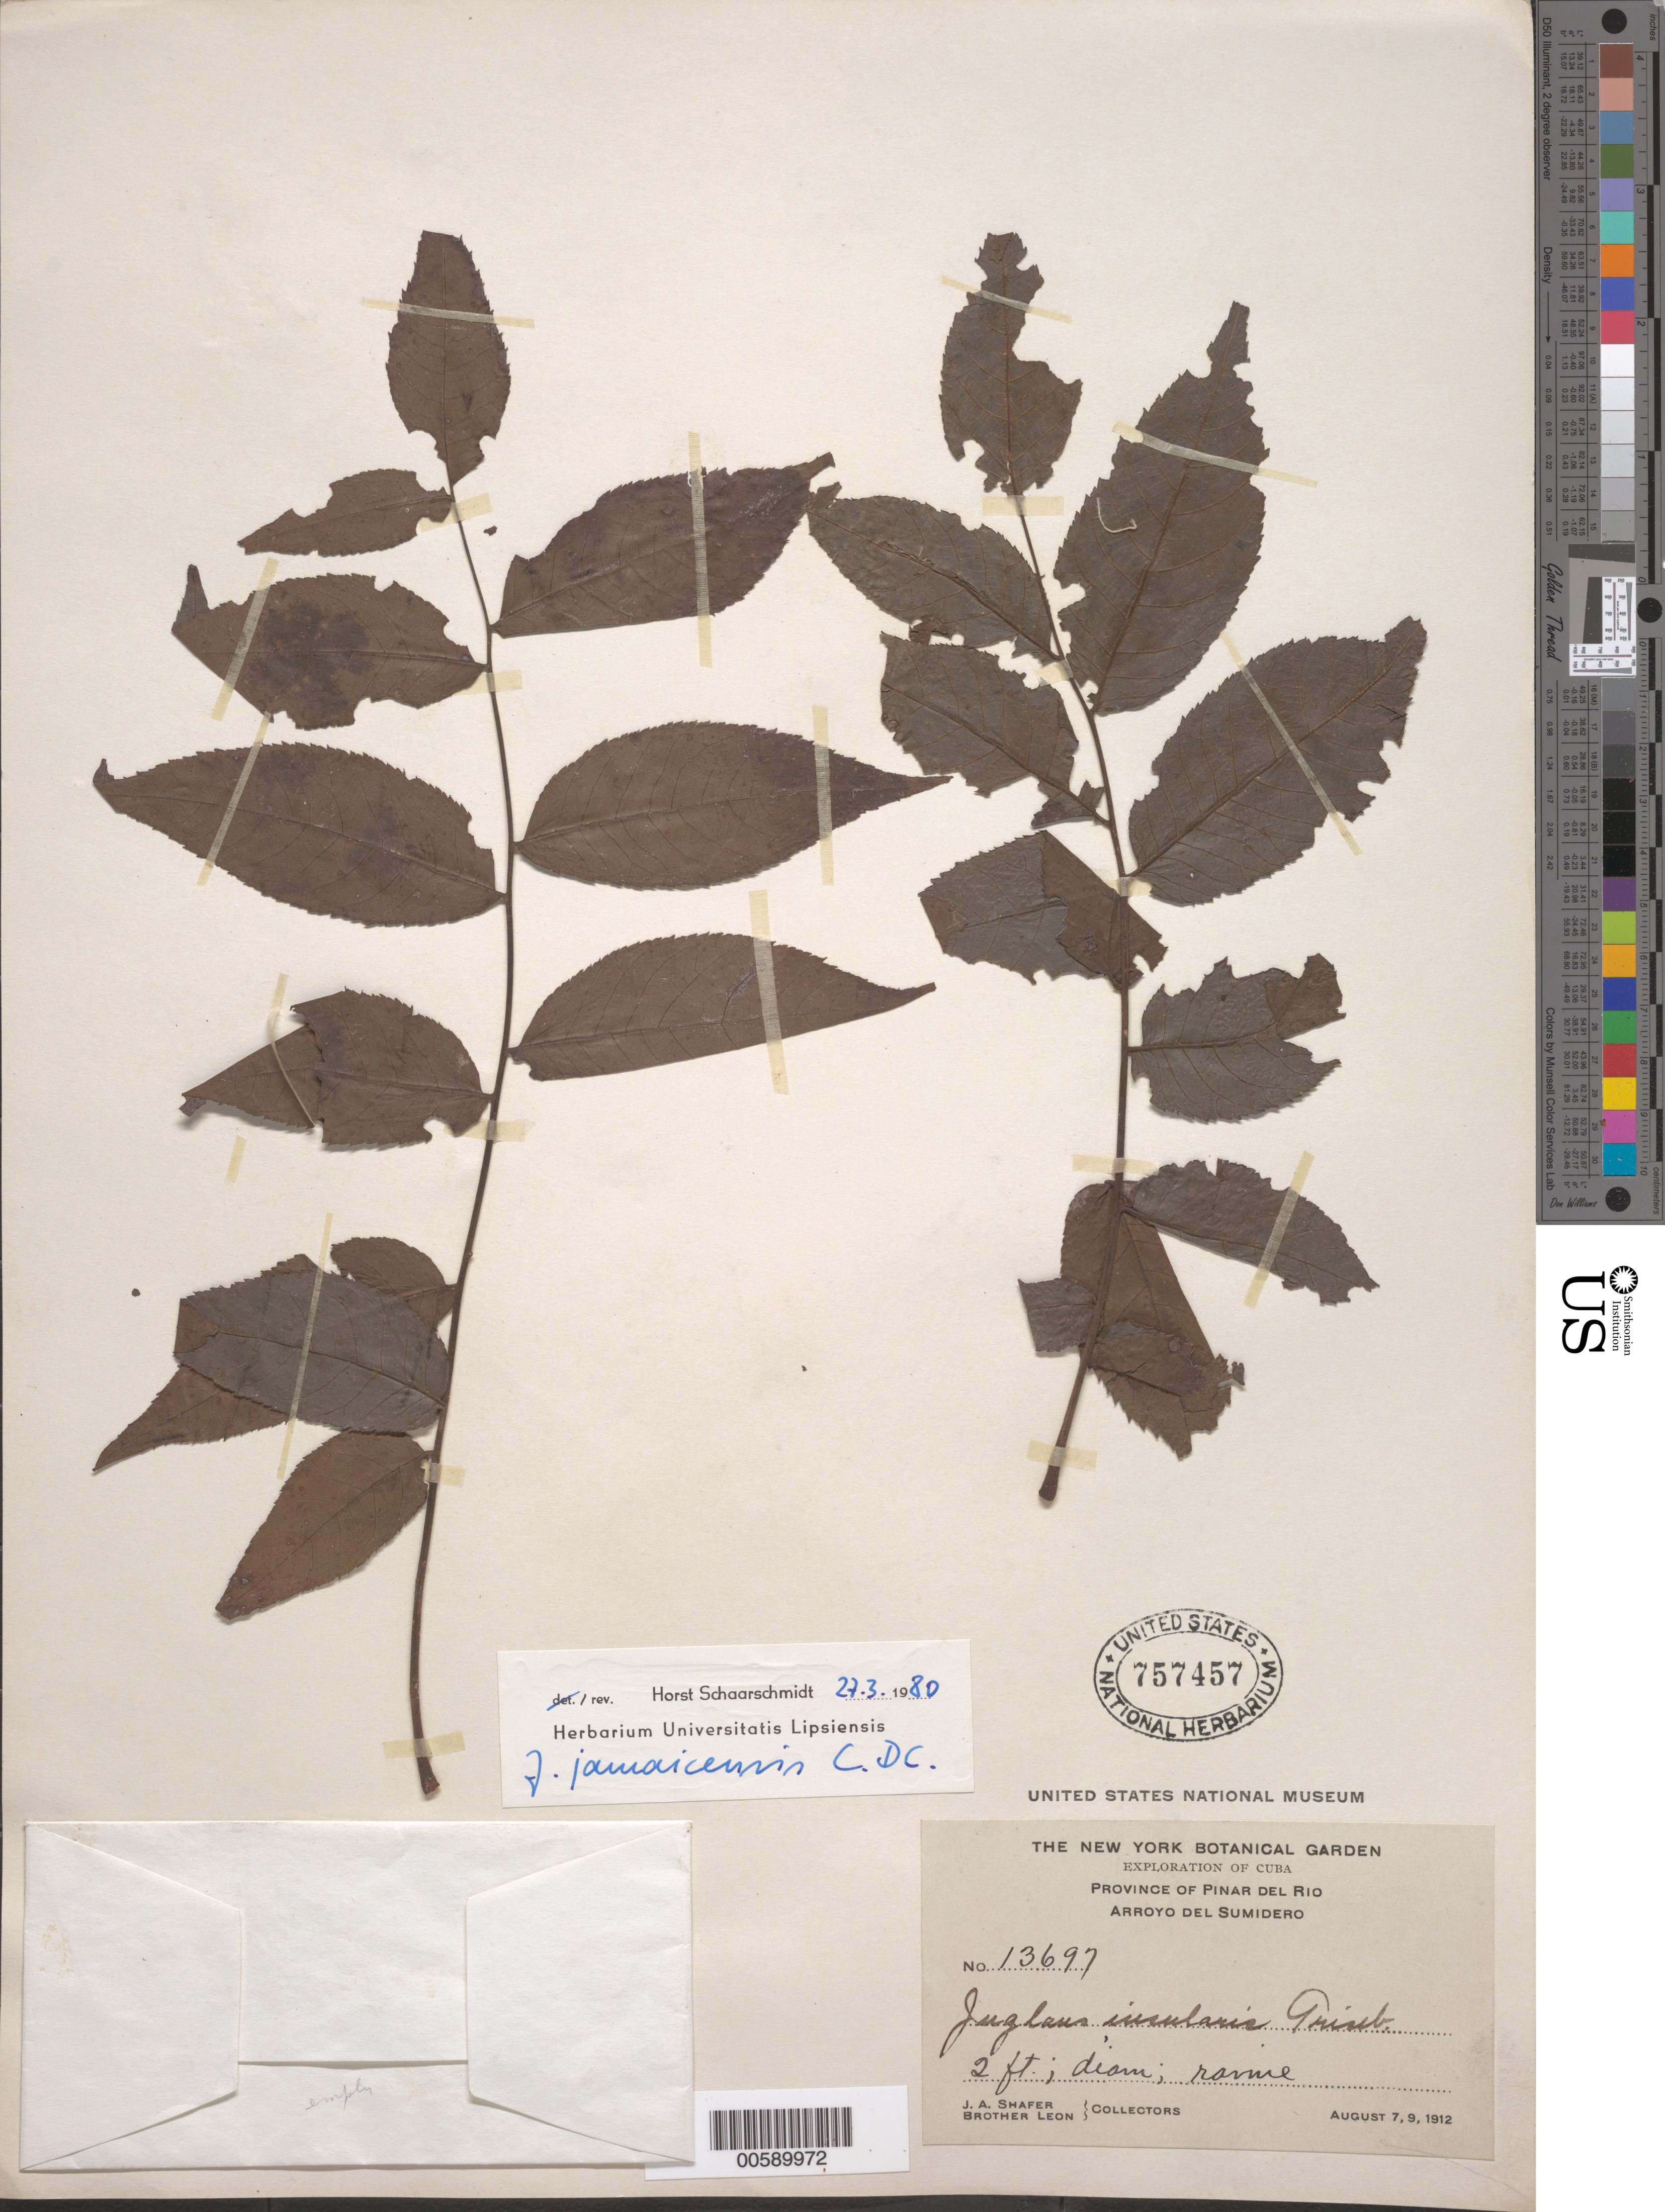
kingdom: Plantae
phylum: Tracheophyta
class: Magnoliopsida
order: Fagales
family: Juglandaceae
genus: Juglans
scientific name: Juglans jamaicensis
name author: C. DC.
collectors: J. A. Shafer & Bro. León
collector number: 13697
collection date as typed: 07 Aug 1912 and 09 Aug 1912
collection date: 1912-08-07,1912-08-09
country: Cuba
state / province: Pinar del Río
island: Greater Antilles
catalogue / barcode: US 757457